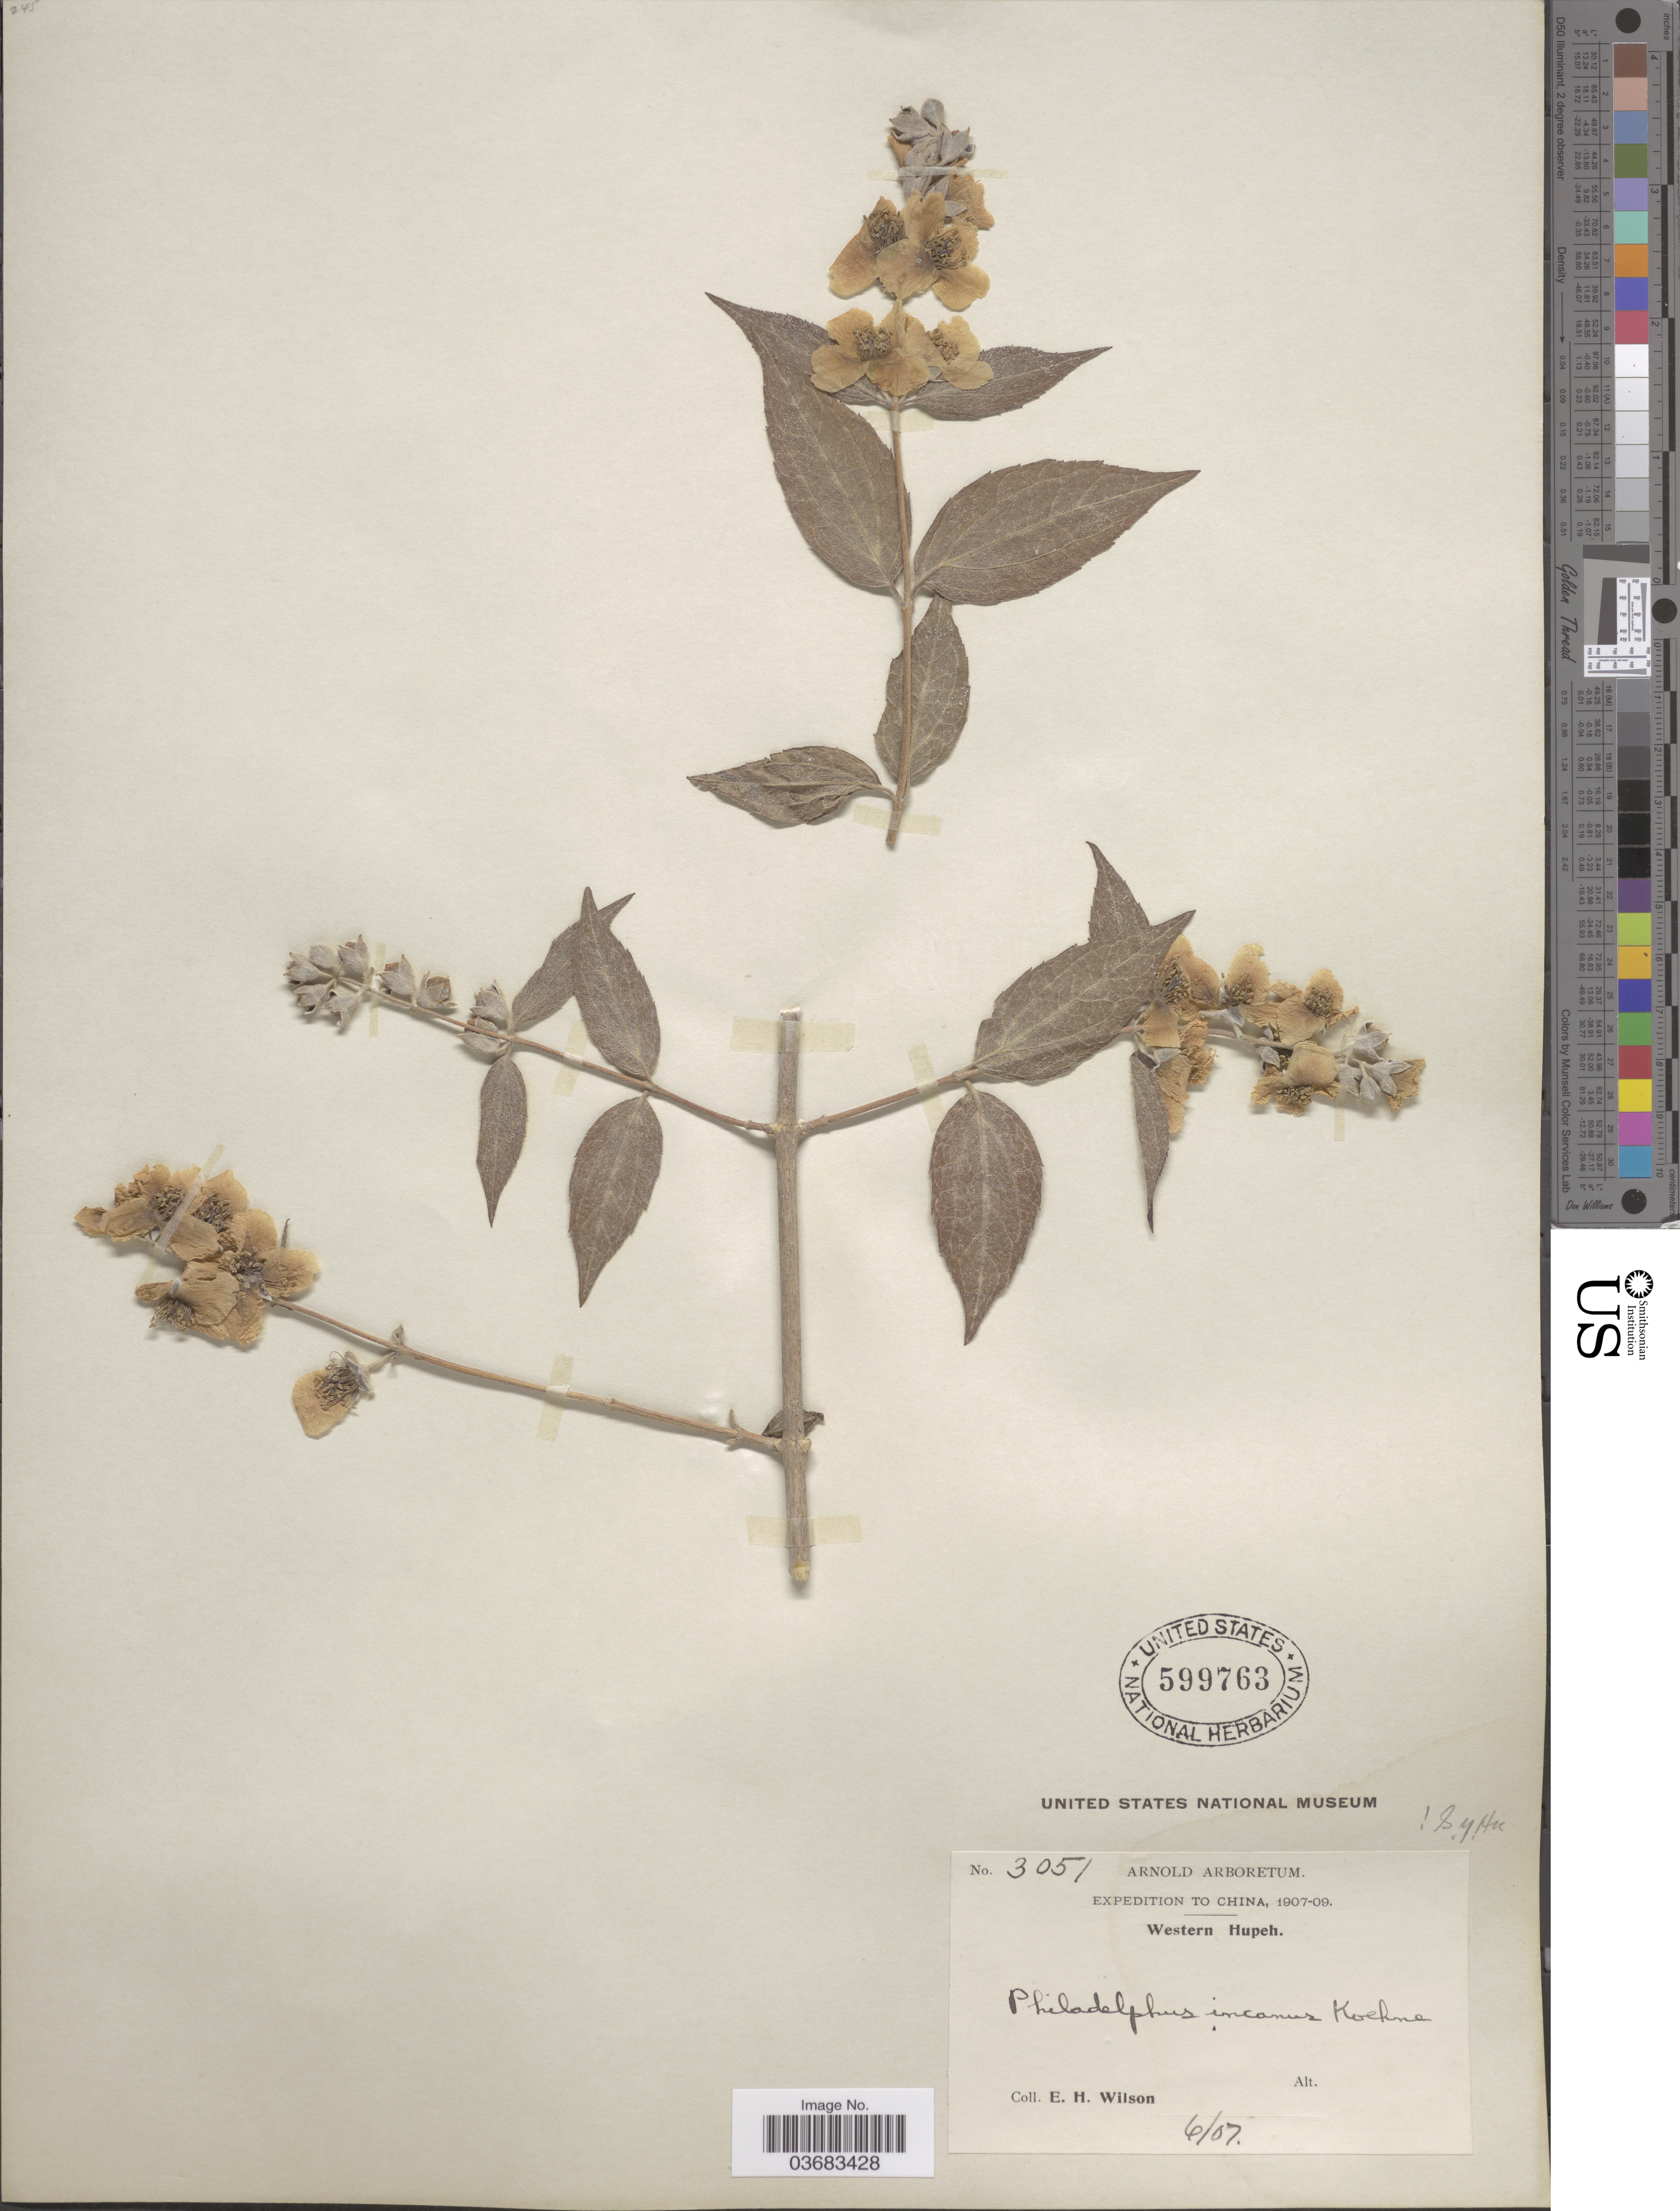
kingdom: Plantae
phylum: Tracheophyta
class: Magnoliopsida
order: Cornales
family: Hydrangeaceae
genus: Philadelphus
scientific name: Philadelphus incanus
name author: Koehne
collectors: E. Wilson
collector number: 3051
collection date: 1907-06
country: China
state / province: Hubei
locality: Expedition to China, 1907-09. Western Hupeh.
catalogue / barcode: US 599763